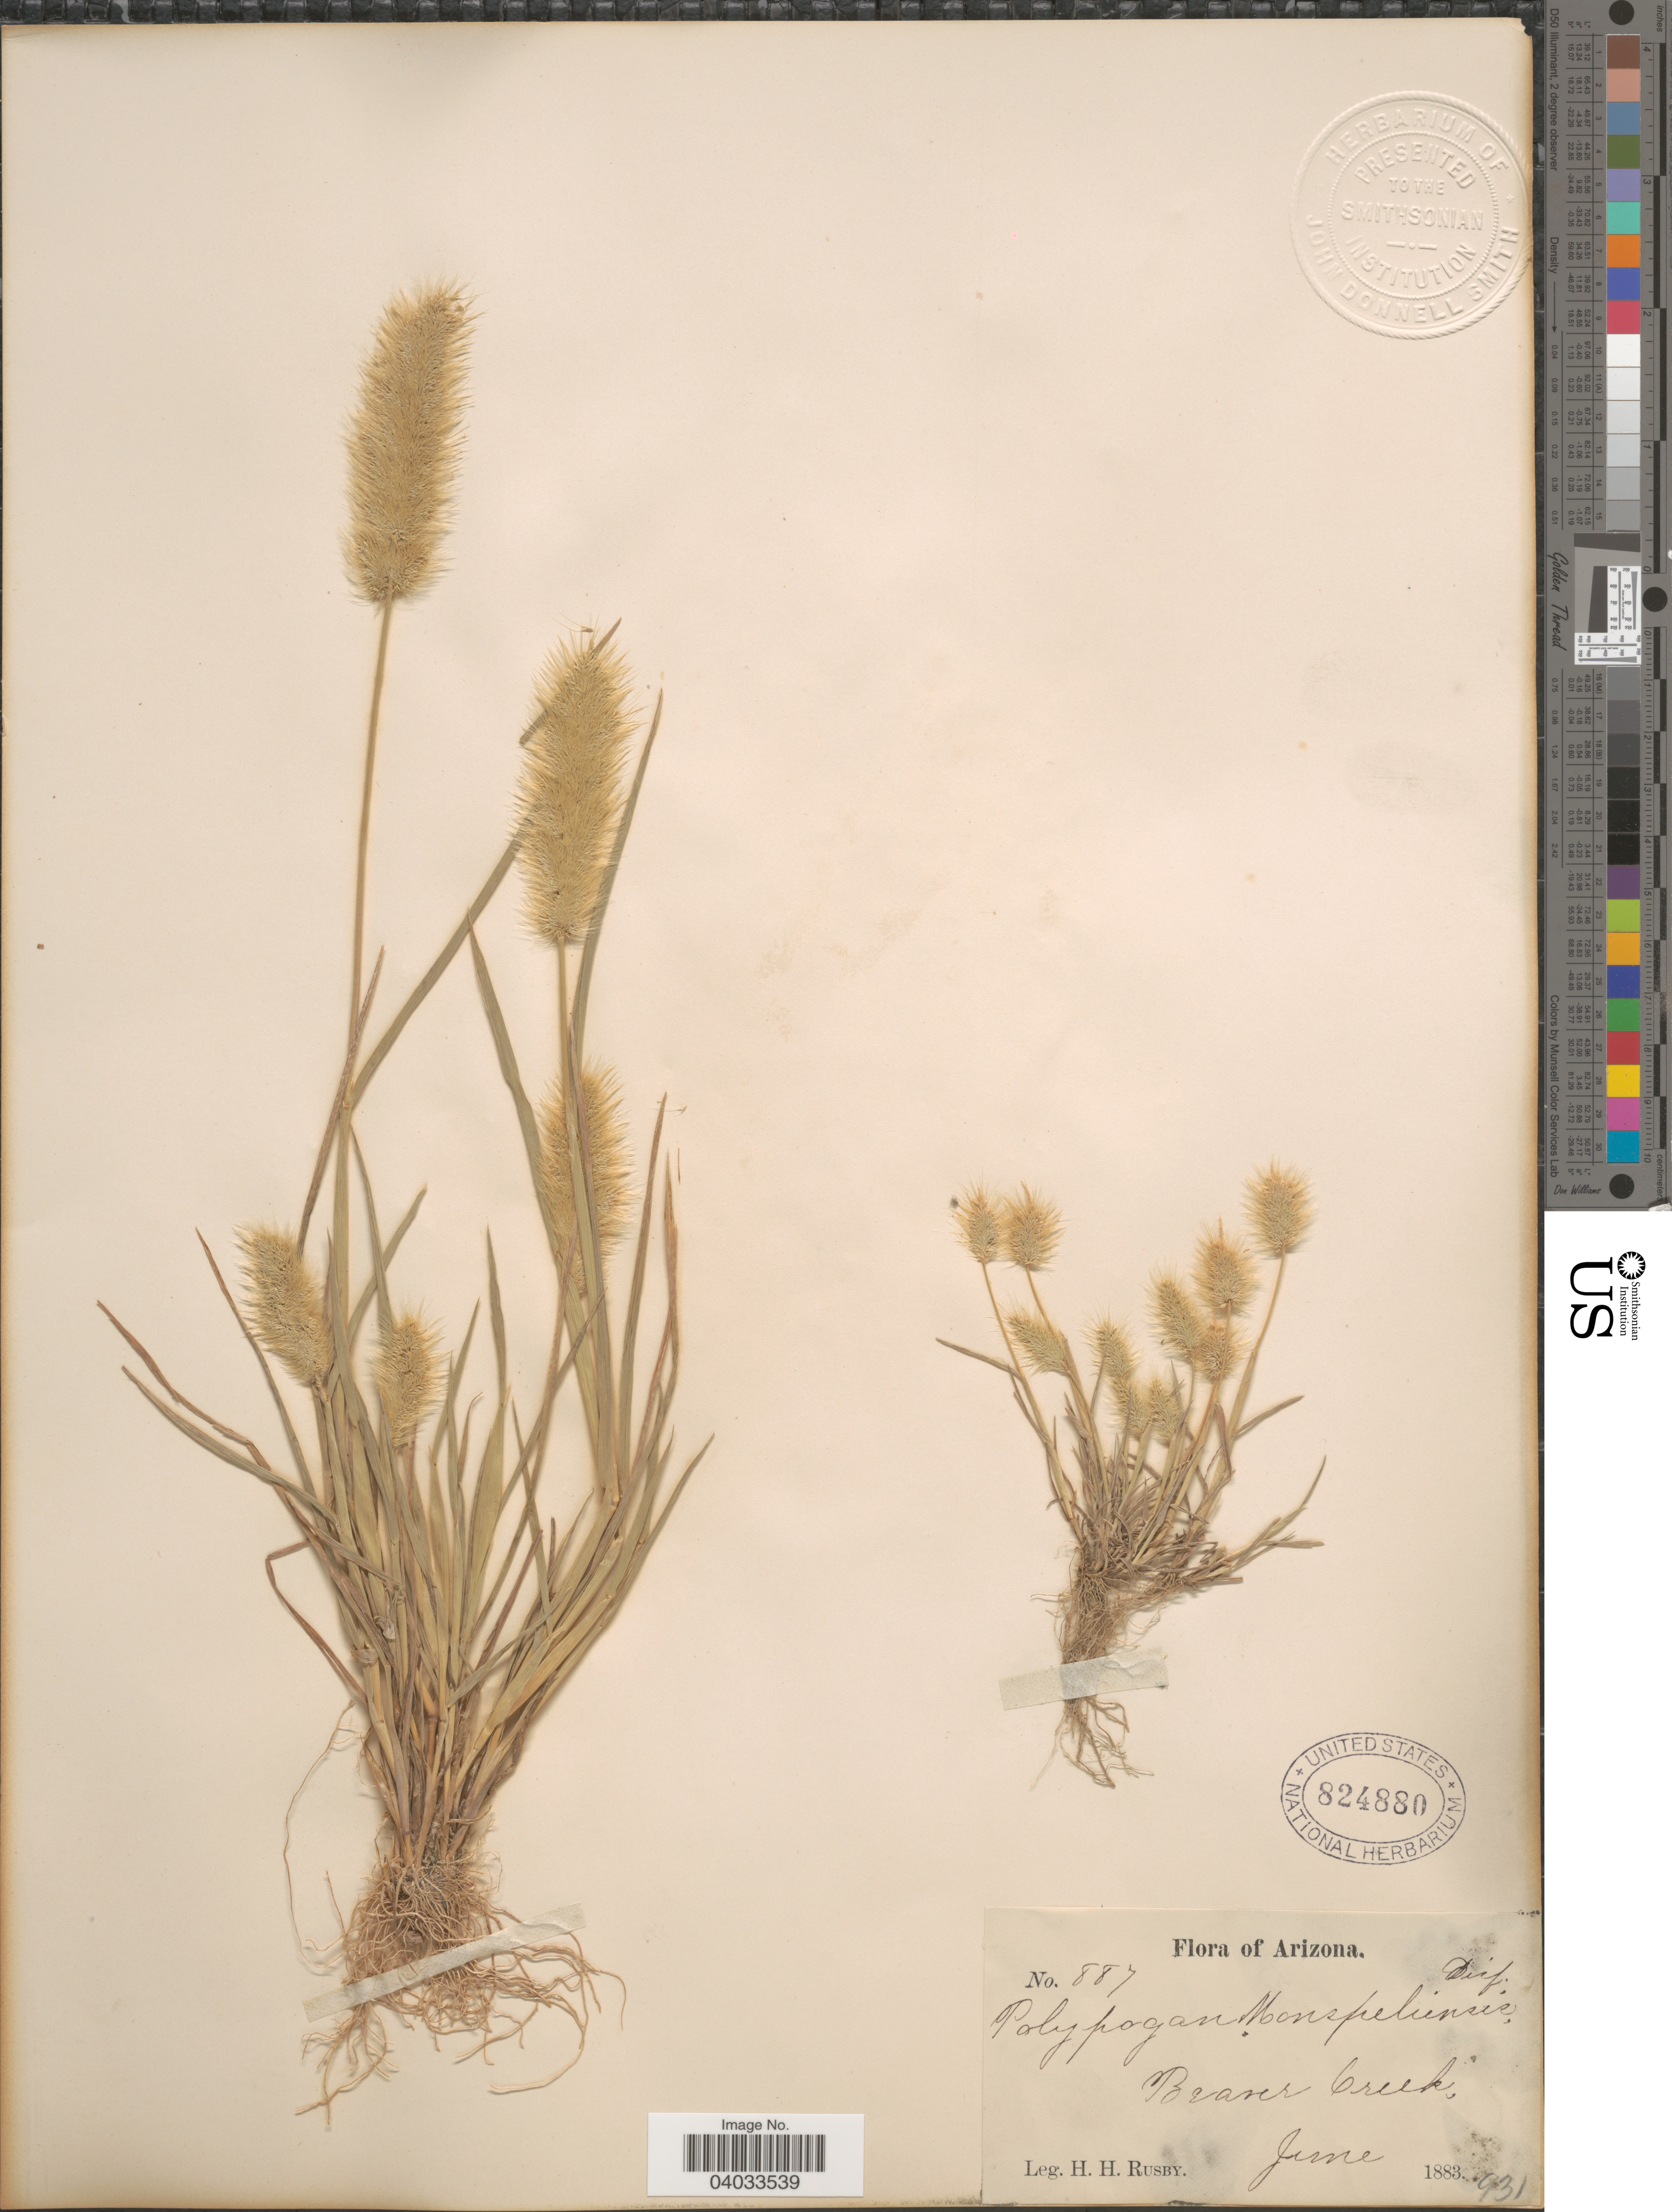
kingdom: Plantae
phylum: Tracheophyta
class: Liliopsida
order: Poales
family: Poaceae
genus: Polypogon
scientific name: Polypogon monspeliensis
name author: (L.) Desf.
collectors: H. H. Rusby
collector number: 887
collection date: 1883-06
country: United States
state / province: Arizona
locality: Beaver Creek.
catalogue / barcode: US 824880